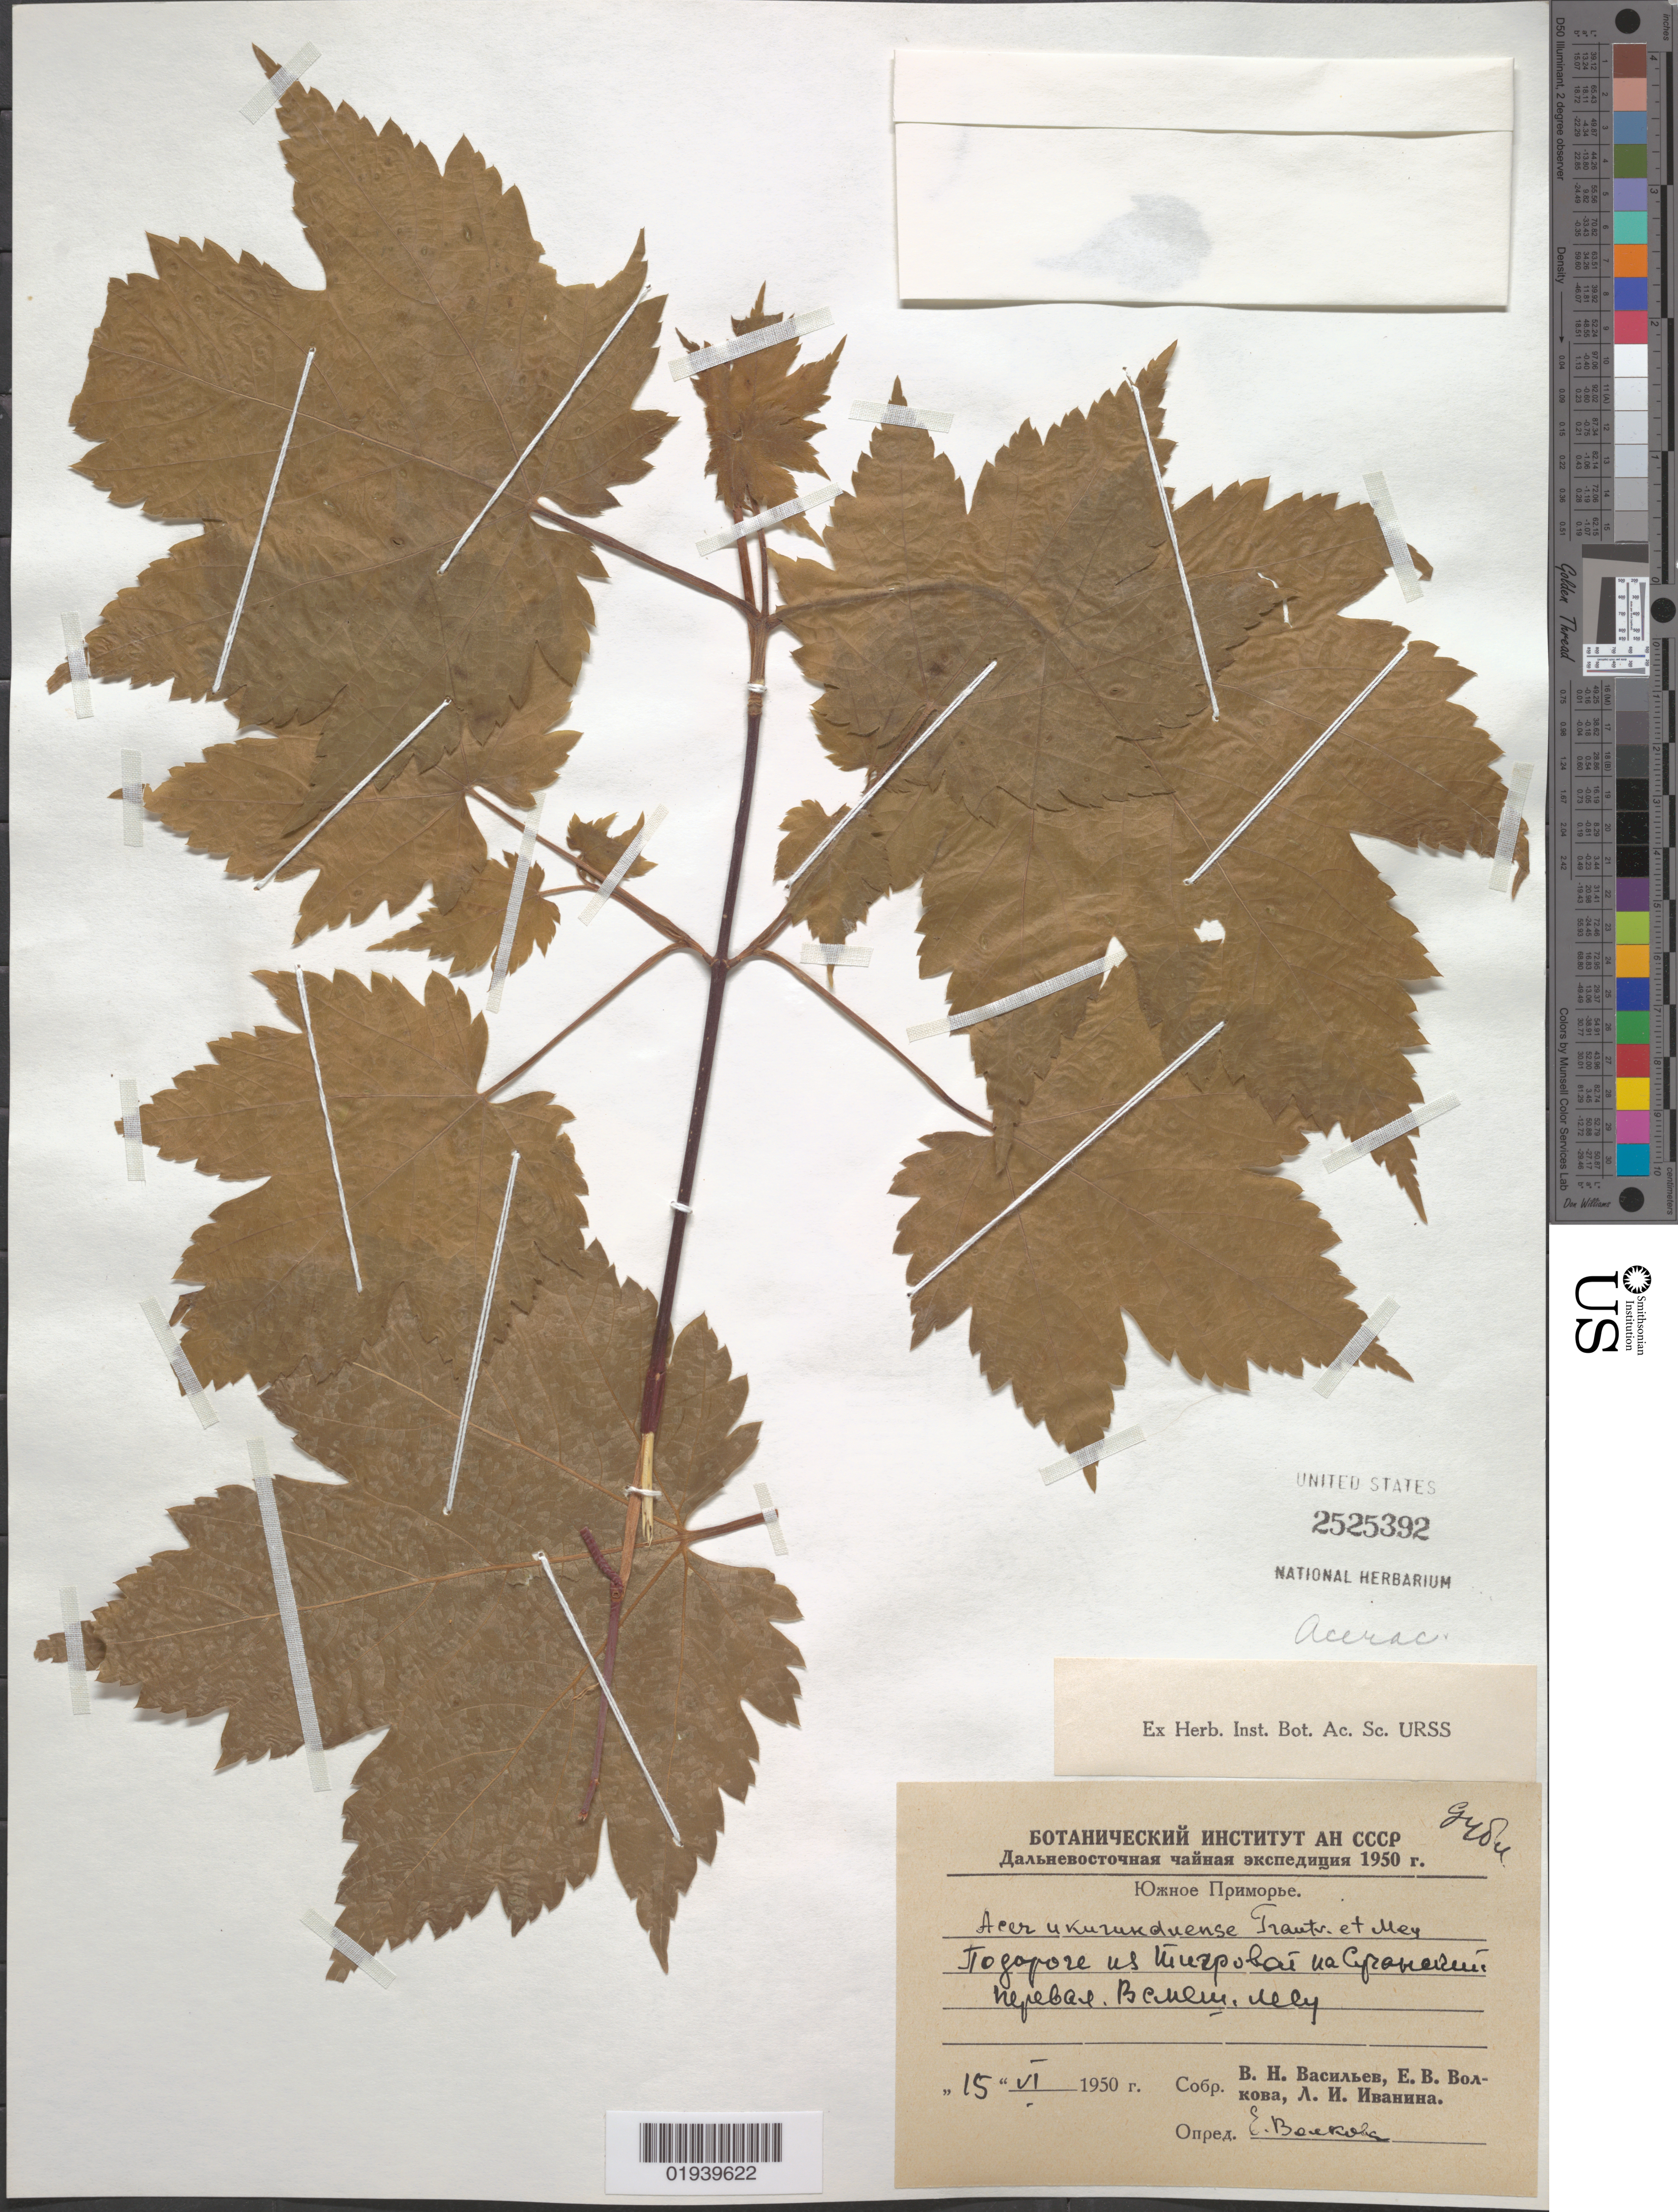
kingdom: Plantae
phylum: Tracheophyta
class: Magnoliopsida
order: Sapindales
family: Sapindaceae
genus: Acer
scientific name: Acer ukurunduense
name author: Trautv. & C.A. Mey.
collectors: V. Vasilyev, Y. Bolkova & A. Ivanina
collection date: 1950-06-15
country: Russian Federation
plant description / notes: Label written in Russian -- not readable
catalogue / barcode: US 2525392